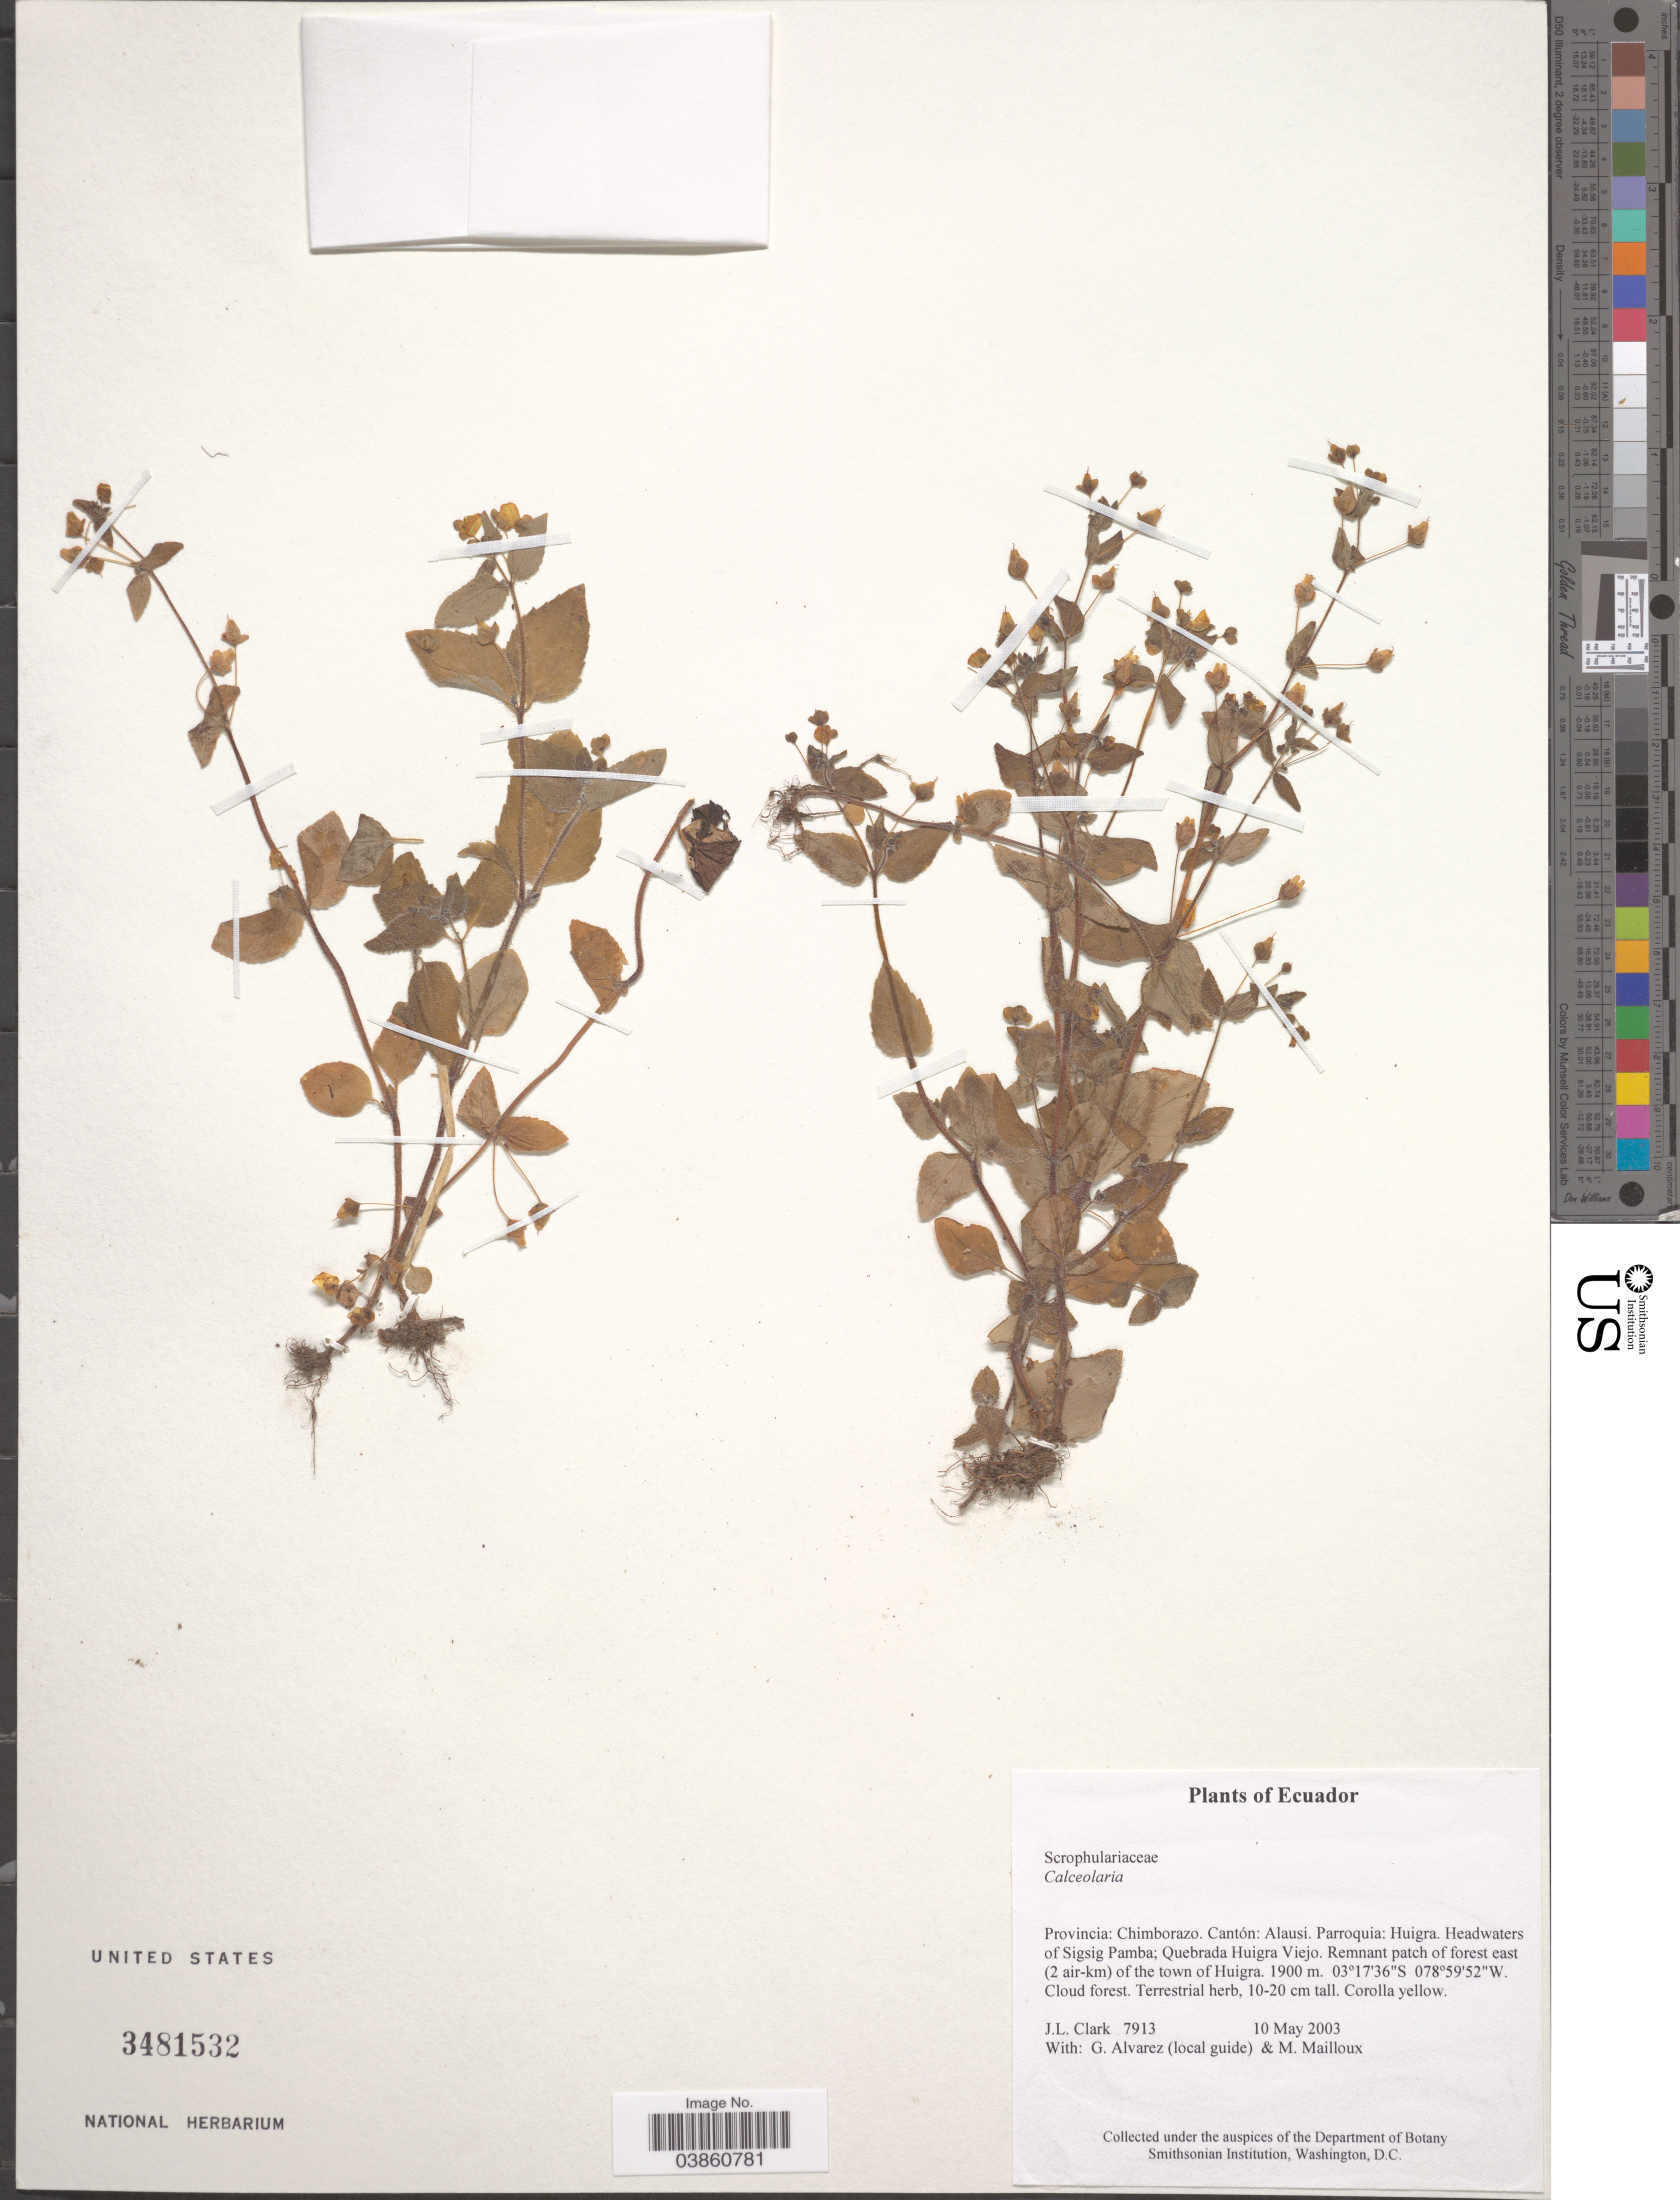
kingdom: Plantae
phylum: Tracheophyta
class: Magnoliopsida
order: Lamiales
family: Calceolariaceae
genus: Calceolaria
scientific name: Calceolaria sp.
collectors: J. L. Clark, G. Alvarez & M. Mailloux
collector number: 7913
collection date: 2003-05-10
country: Ecuador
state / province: Chimborazo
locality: Cantón: Alausi. Parroquia: Huigra. Headwaters of Sigsig Pamba; Quebrada Huigra Viejo. Remnant patch of forest east (2 air-km) of the town of Huigra.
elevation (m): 1900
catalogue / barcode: US 3481532